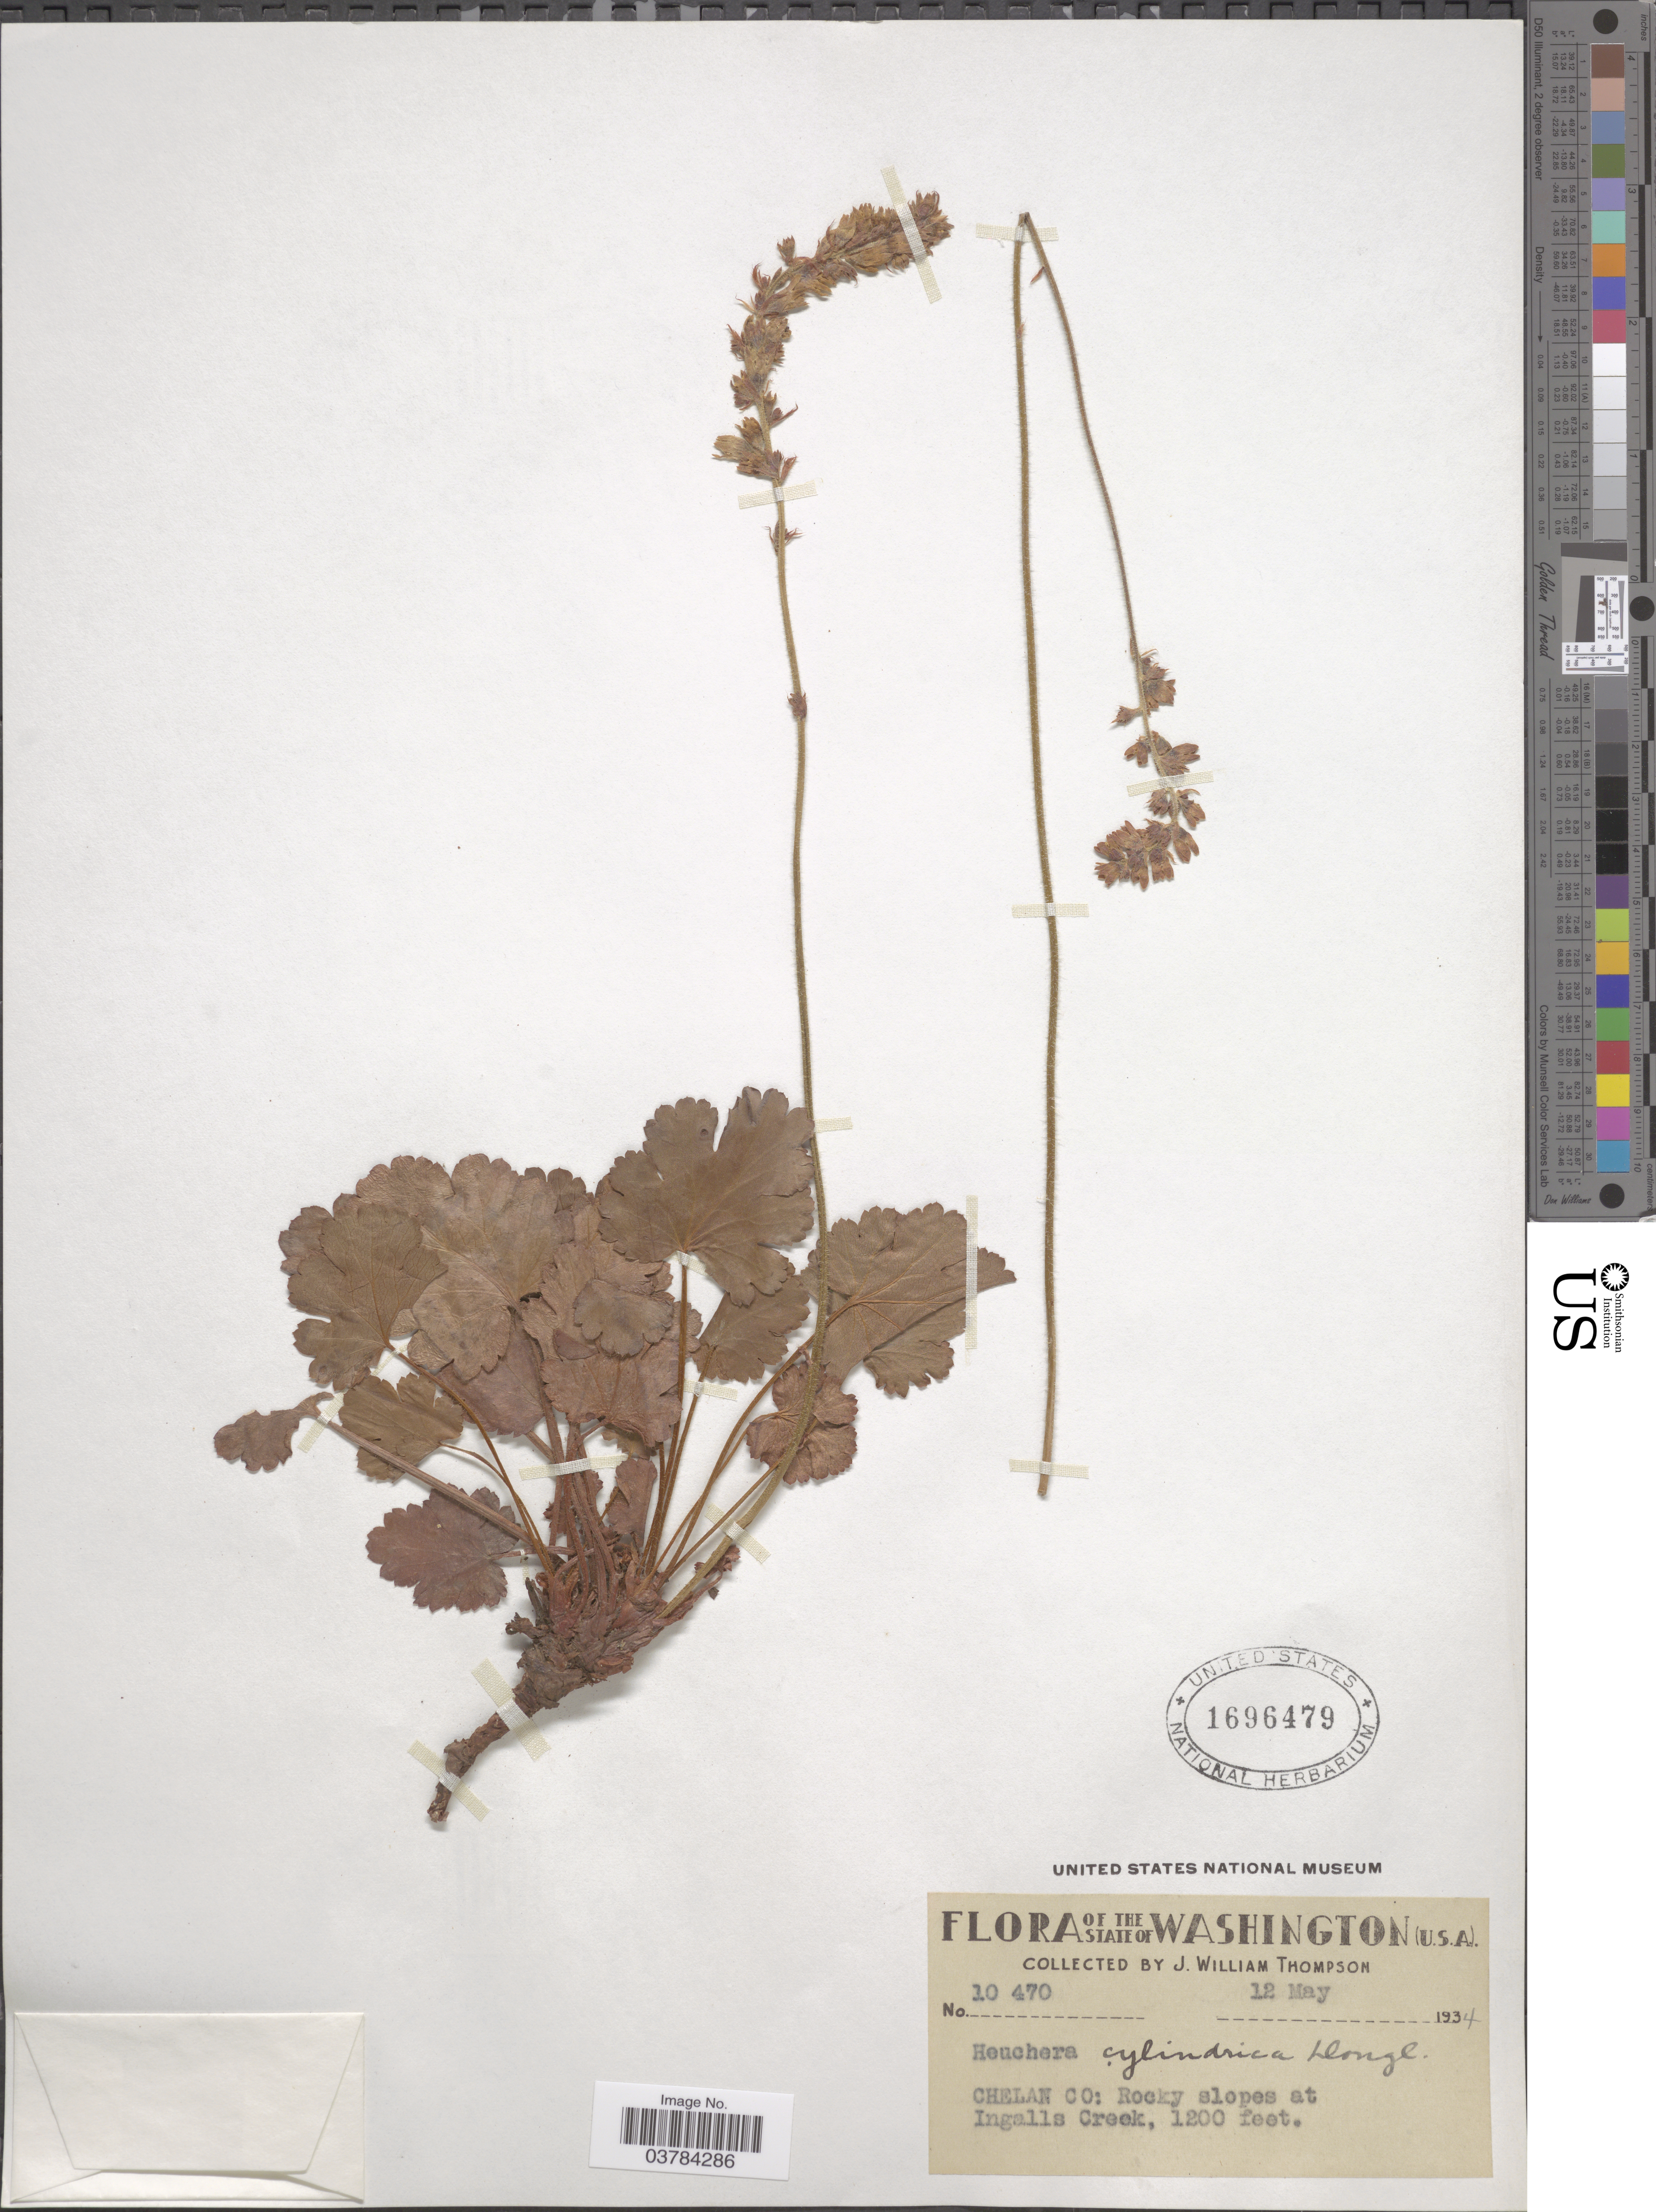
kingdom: Plantae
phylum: Tracheophyta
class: Magnoliopsida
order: Saxifragales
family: Saxifragaceae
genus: Heuchera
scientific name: Heuchera cylindrica var. cylindrica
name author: Douglas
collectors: J. W. Thompson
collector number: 10470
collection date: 1934-05-12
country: United States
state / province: Washington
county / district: Chelan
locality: Chelan Co: Rocky slopes at Ingalls Creek.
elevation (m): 366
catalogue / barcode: US 1696479